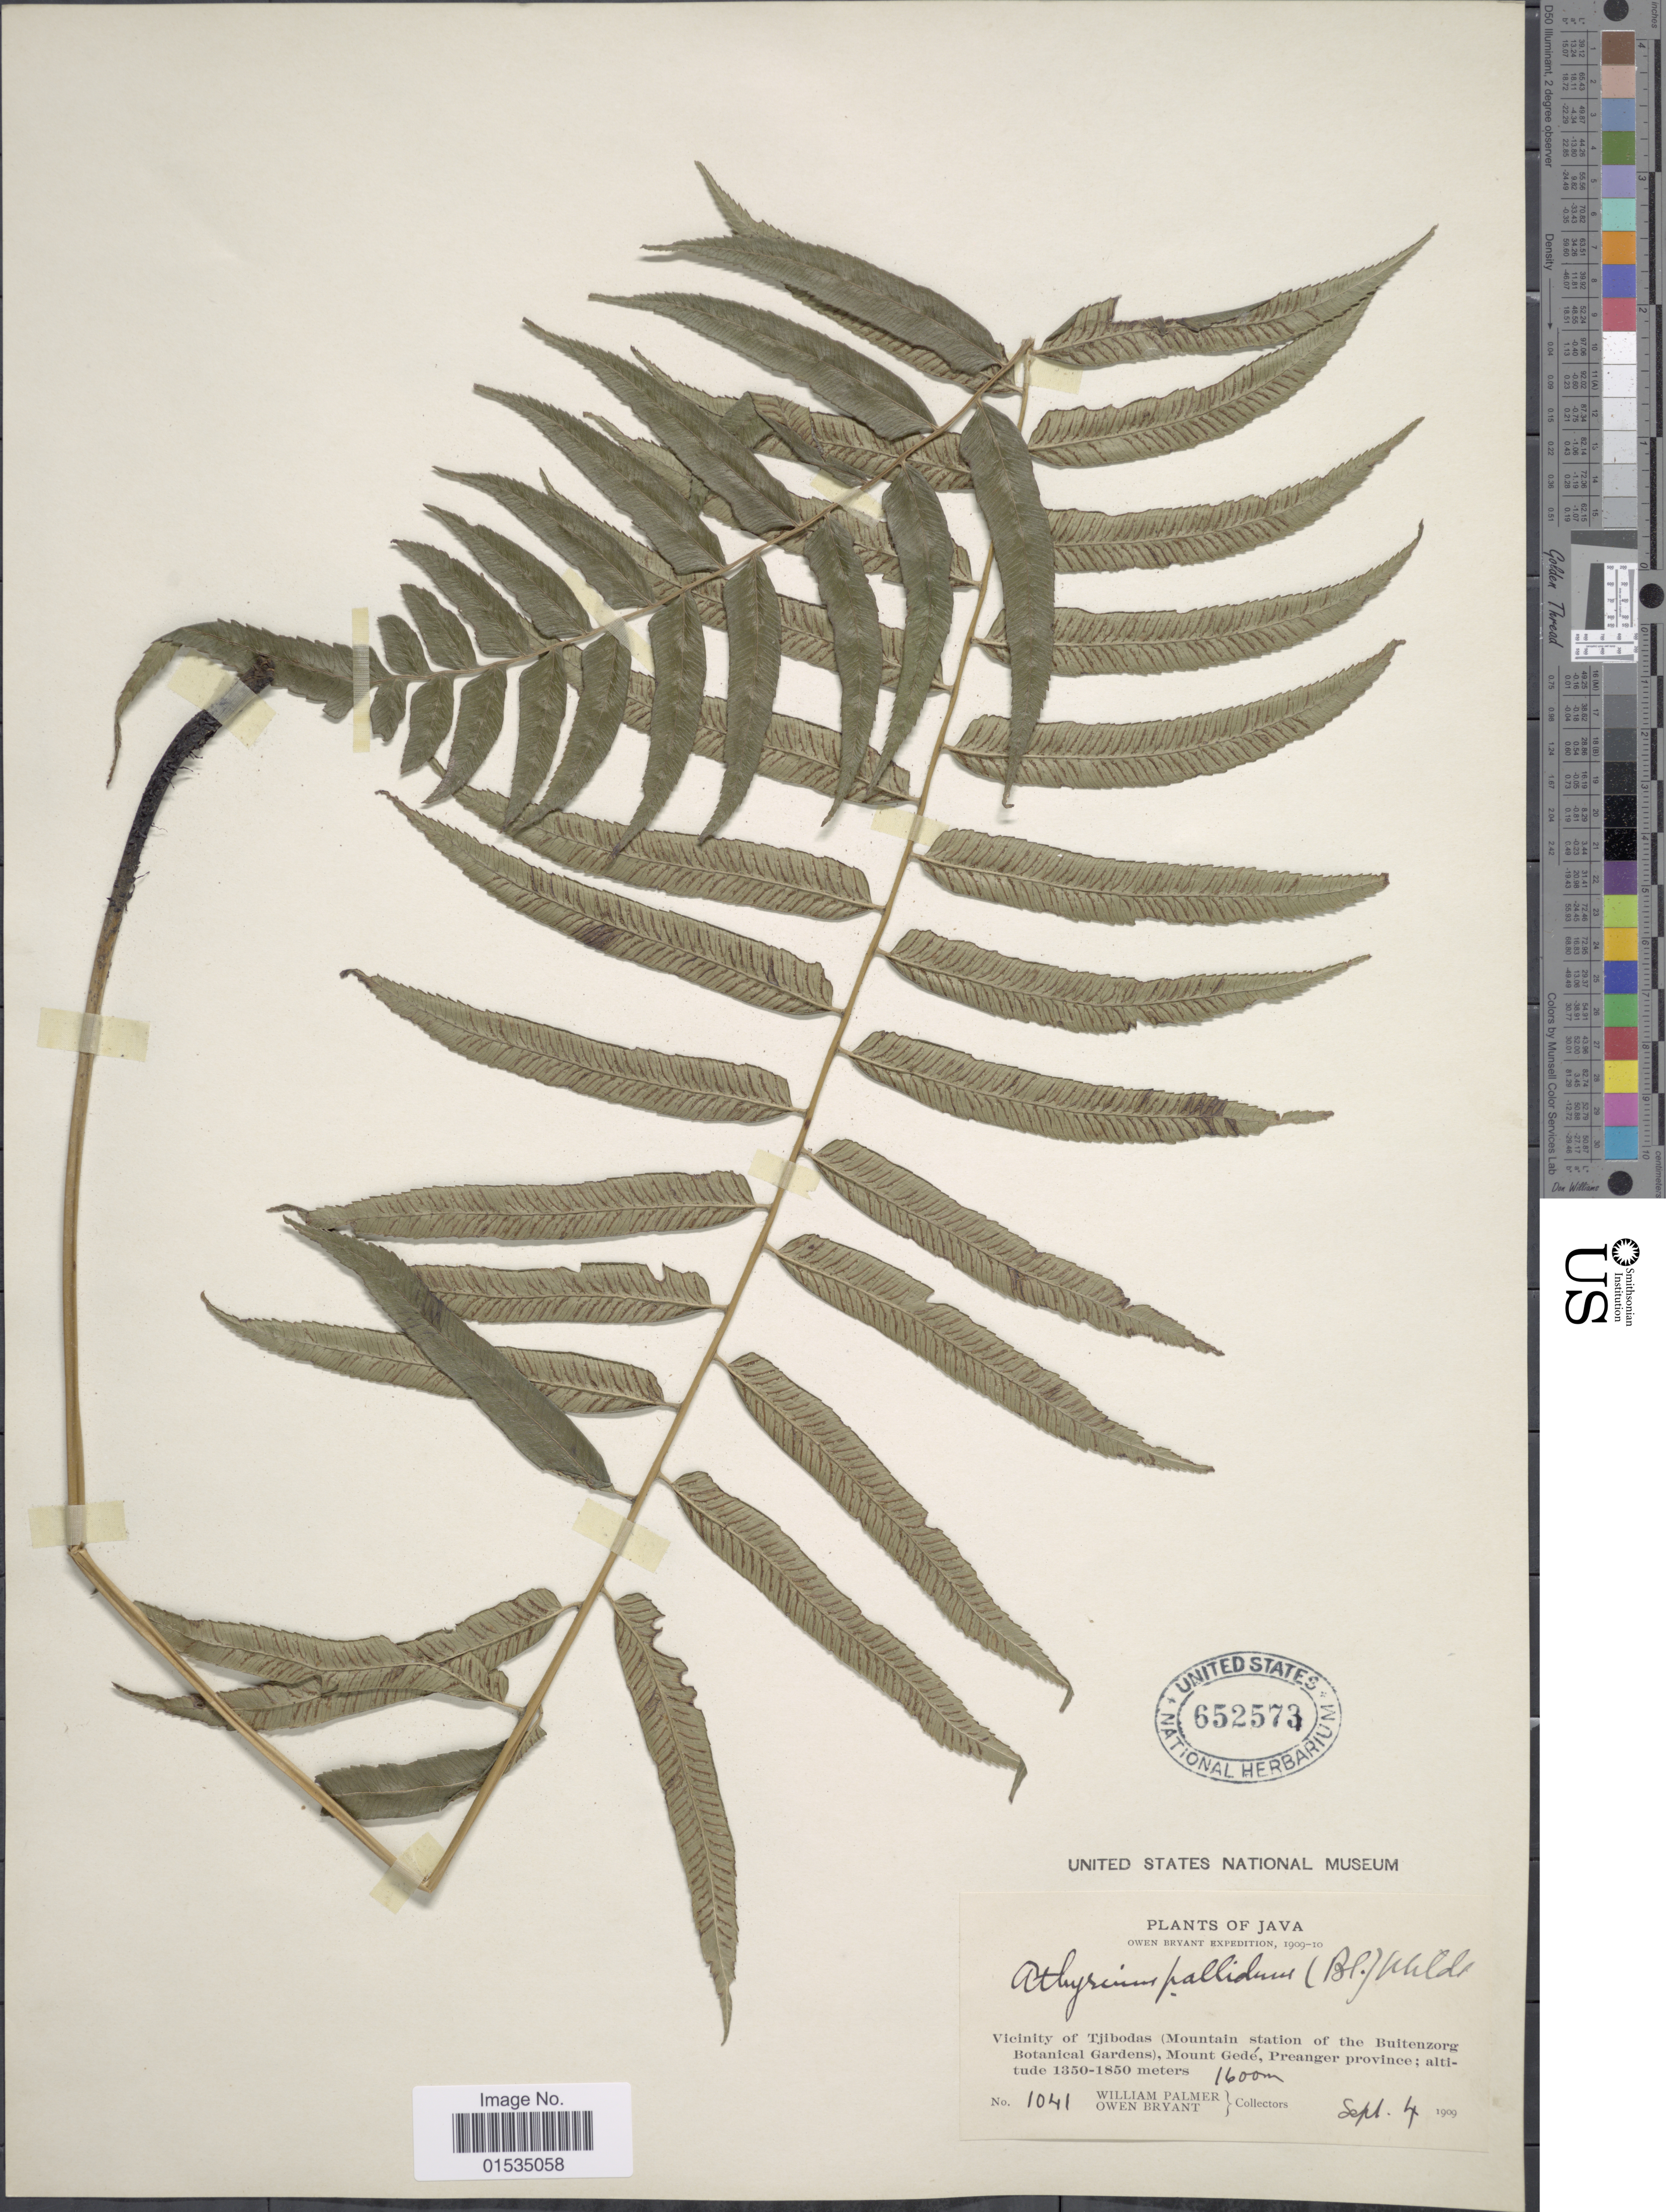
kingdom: Plantae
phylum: Tracheophyta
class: Polypodiopsida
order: Polypodiales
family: Athyriaceae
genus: Diplazium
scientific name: Diplazium pallidum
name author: (Blume) T. Moore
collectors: W. Palmer & O. Bryant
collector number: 1041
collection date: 1909-09-04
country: Indonesia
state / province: Java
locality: Vicinity of Tjibodas (Mountain stationn of the Buitenzorg Botanical Garden), Mount Gedé, Preanger Province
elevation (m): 1600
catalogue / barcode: US 652573